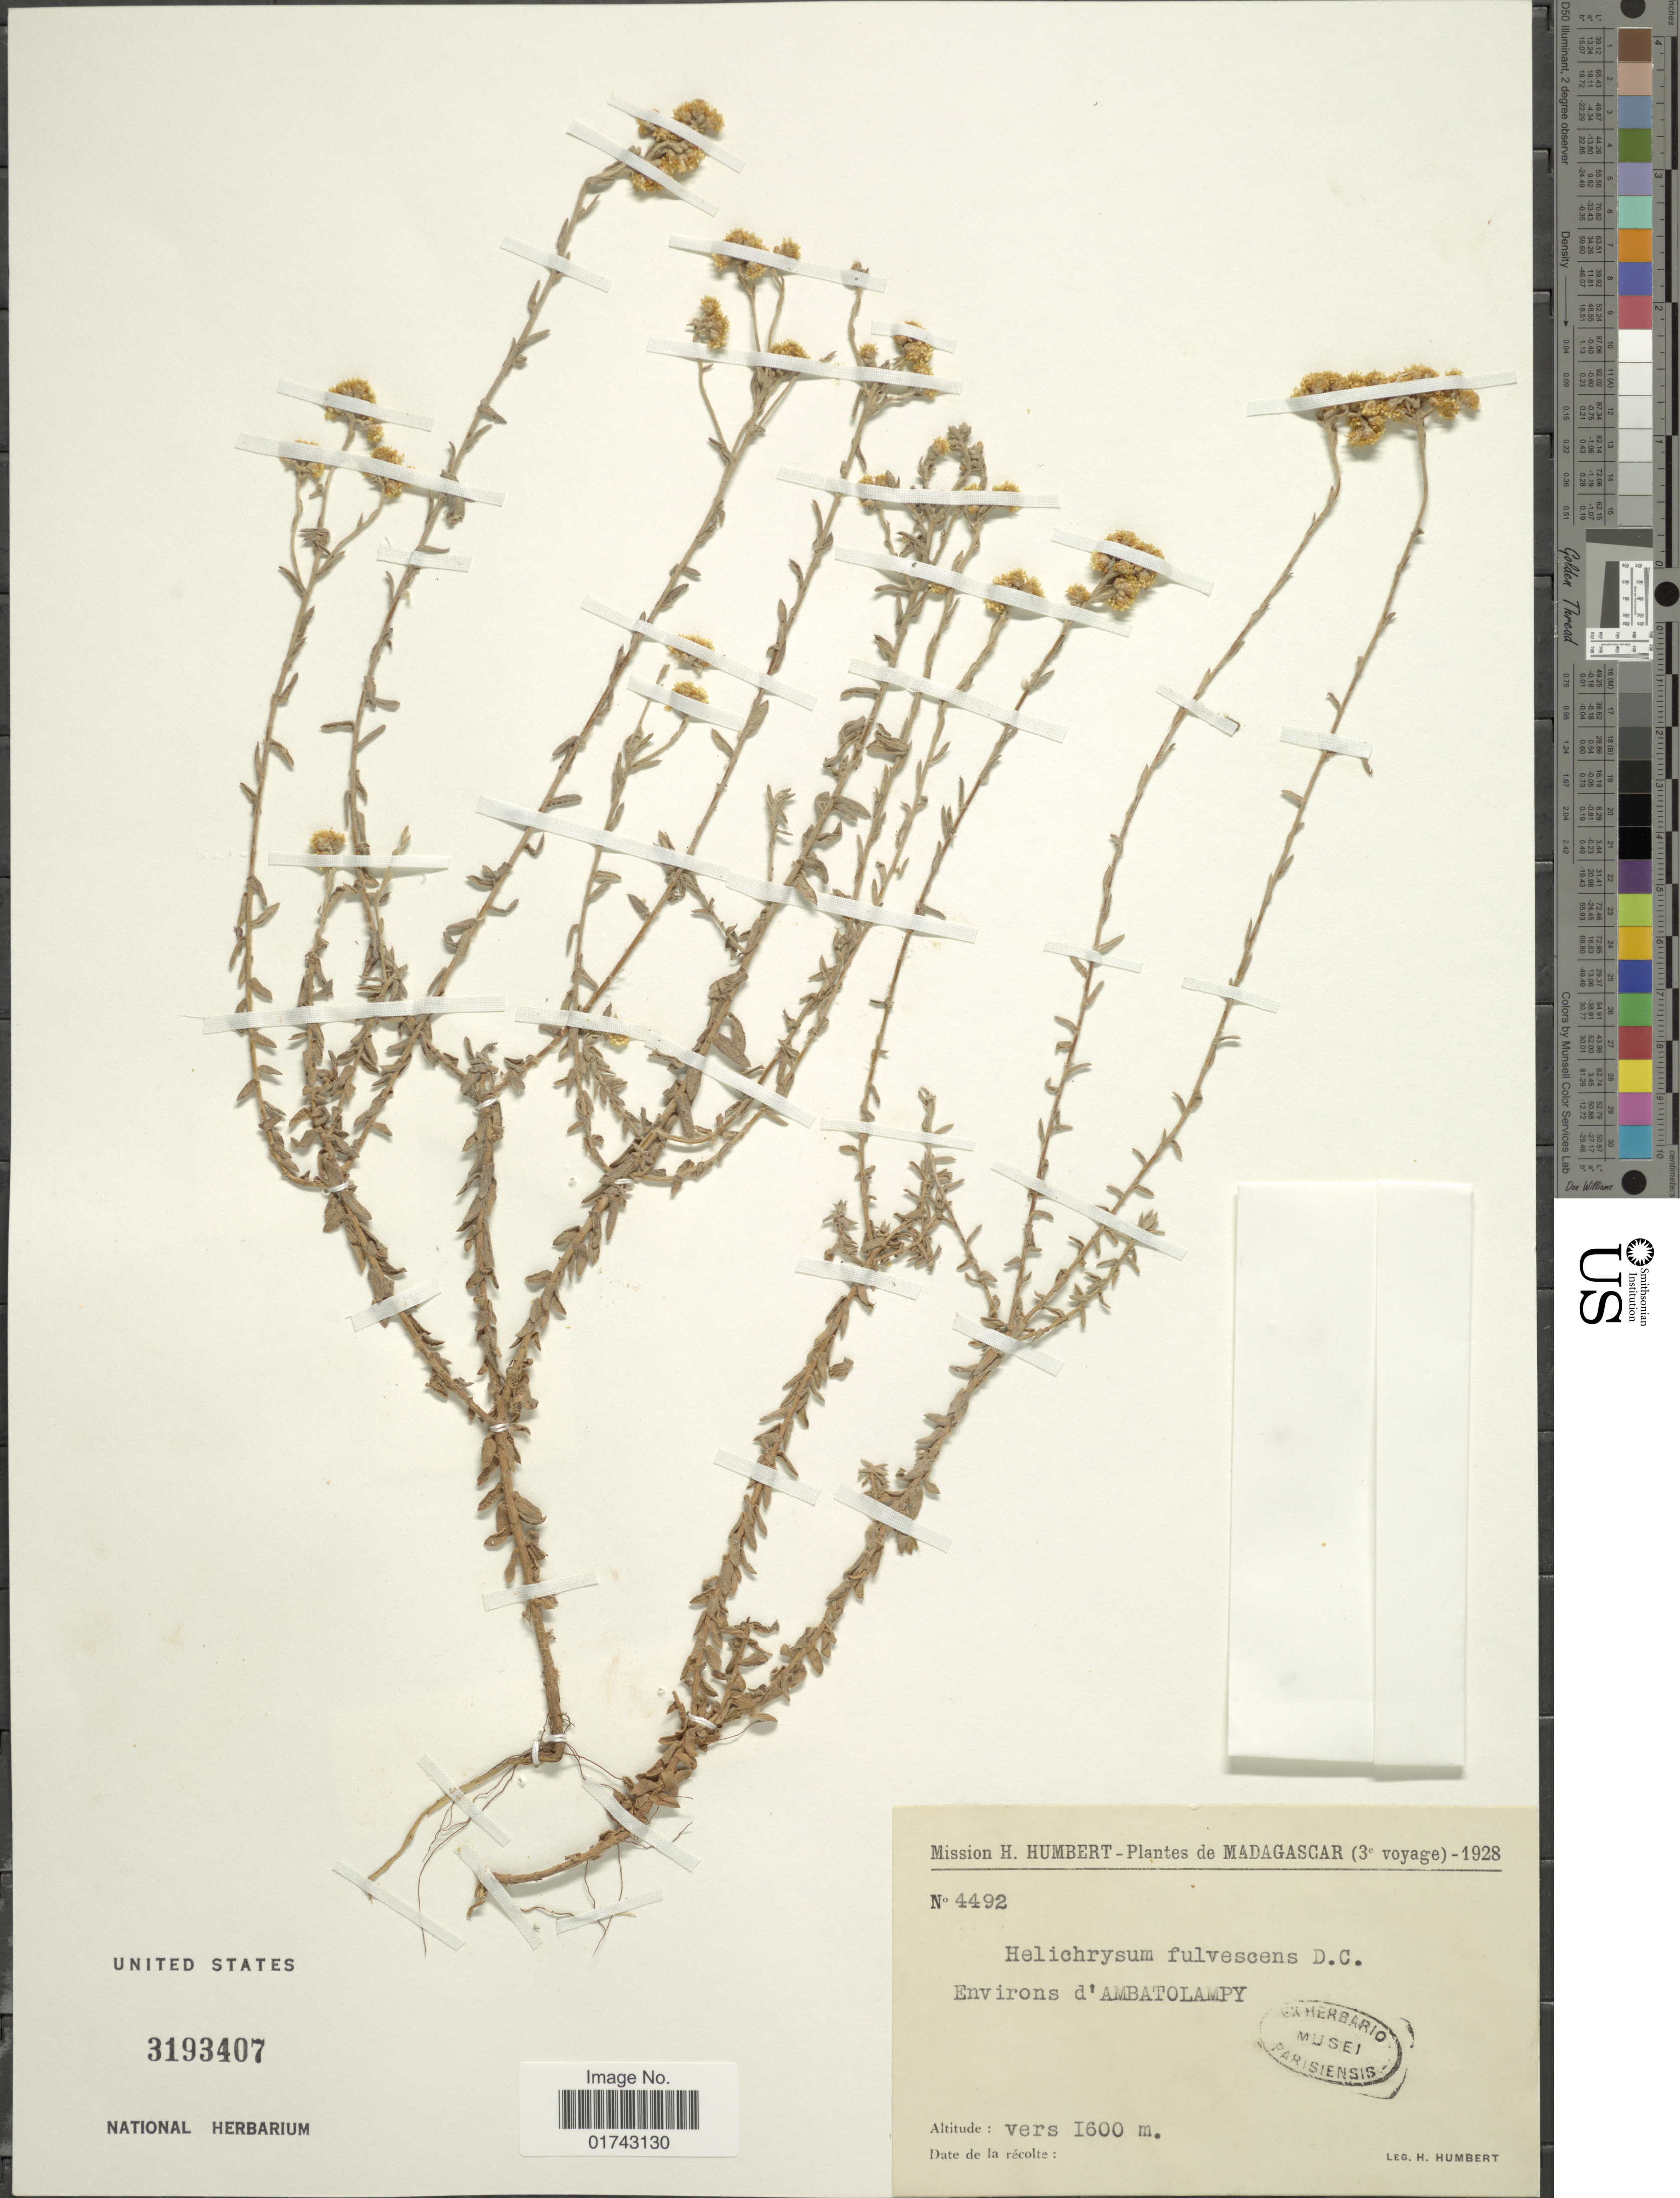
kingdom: Plantae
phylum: Tracheophyta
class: Magnoliopsida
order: Asterales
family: Asteraceae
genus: Helichrysum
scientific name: Helichrysum fulvescens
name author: DC.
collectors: H. Humbert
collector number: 4492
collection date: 1928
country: Madagascar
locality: Environs d' Ambatola,py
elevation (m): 1600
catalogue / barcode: US 3193407